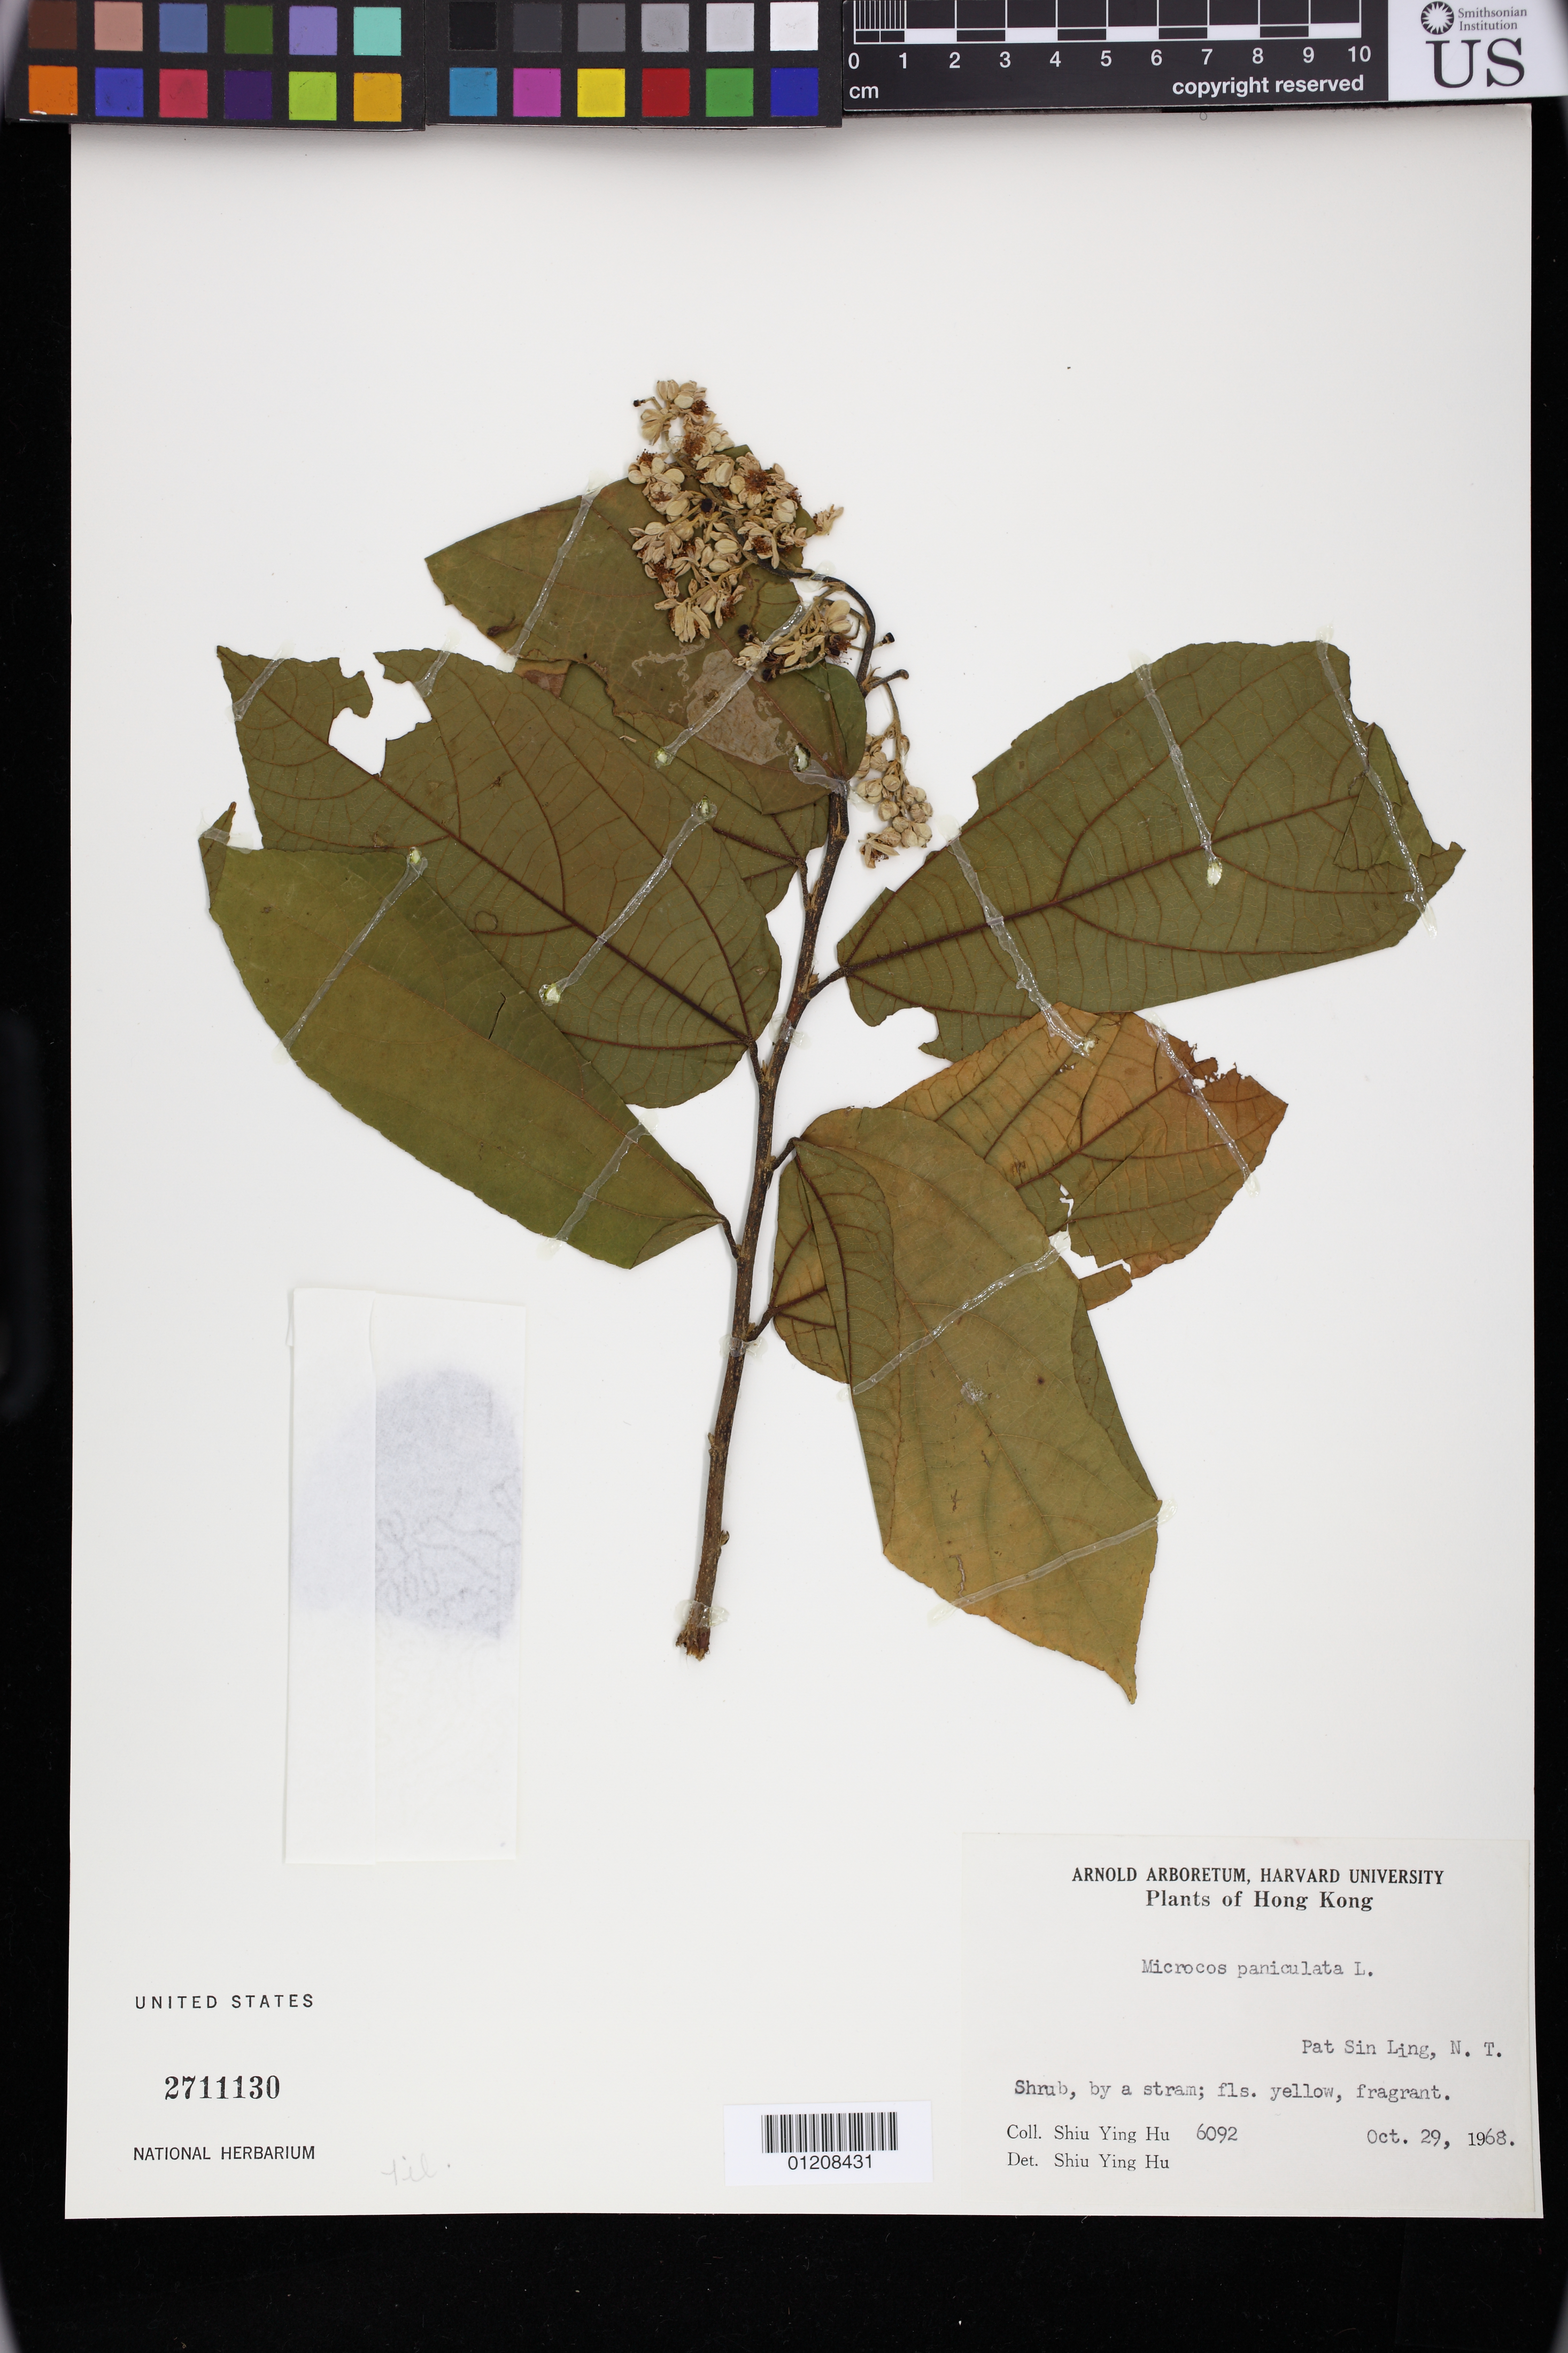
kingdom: Plantae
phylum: Tracheophyta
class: Magnoliopsida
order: Malvales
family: Malvaceae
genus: Microcos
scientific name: Microcos paniculata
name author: L.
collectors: S. Y. Hu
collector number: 6092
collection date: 1968-10-29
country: China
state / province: Hong Kong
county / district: Pat Sin Leng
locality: Northeastern New Territories.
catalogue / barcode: US 2711130